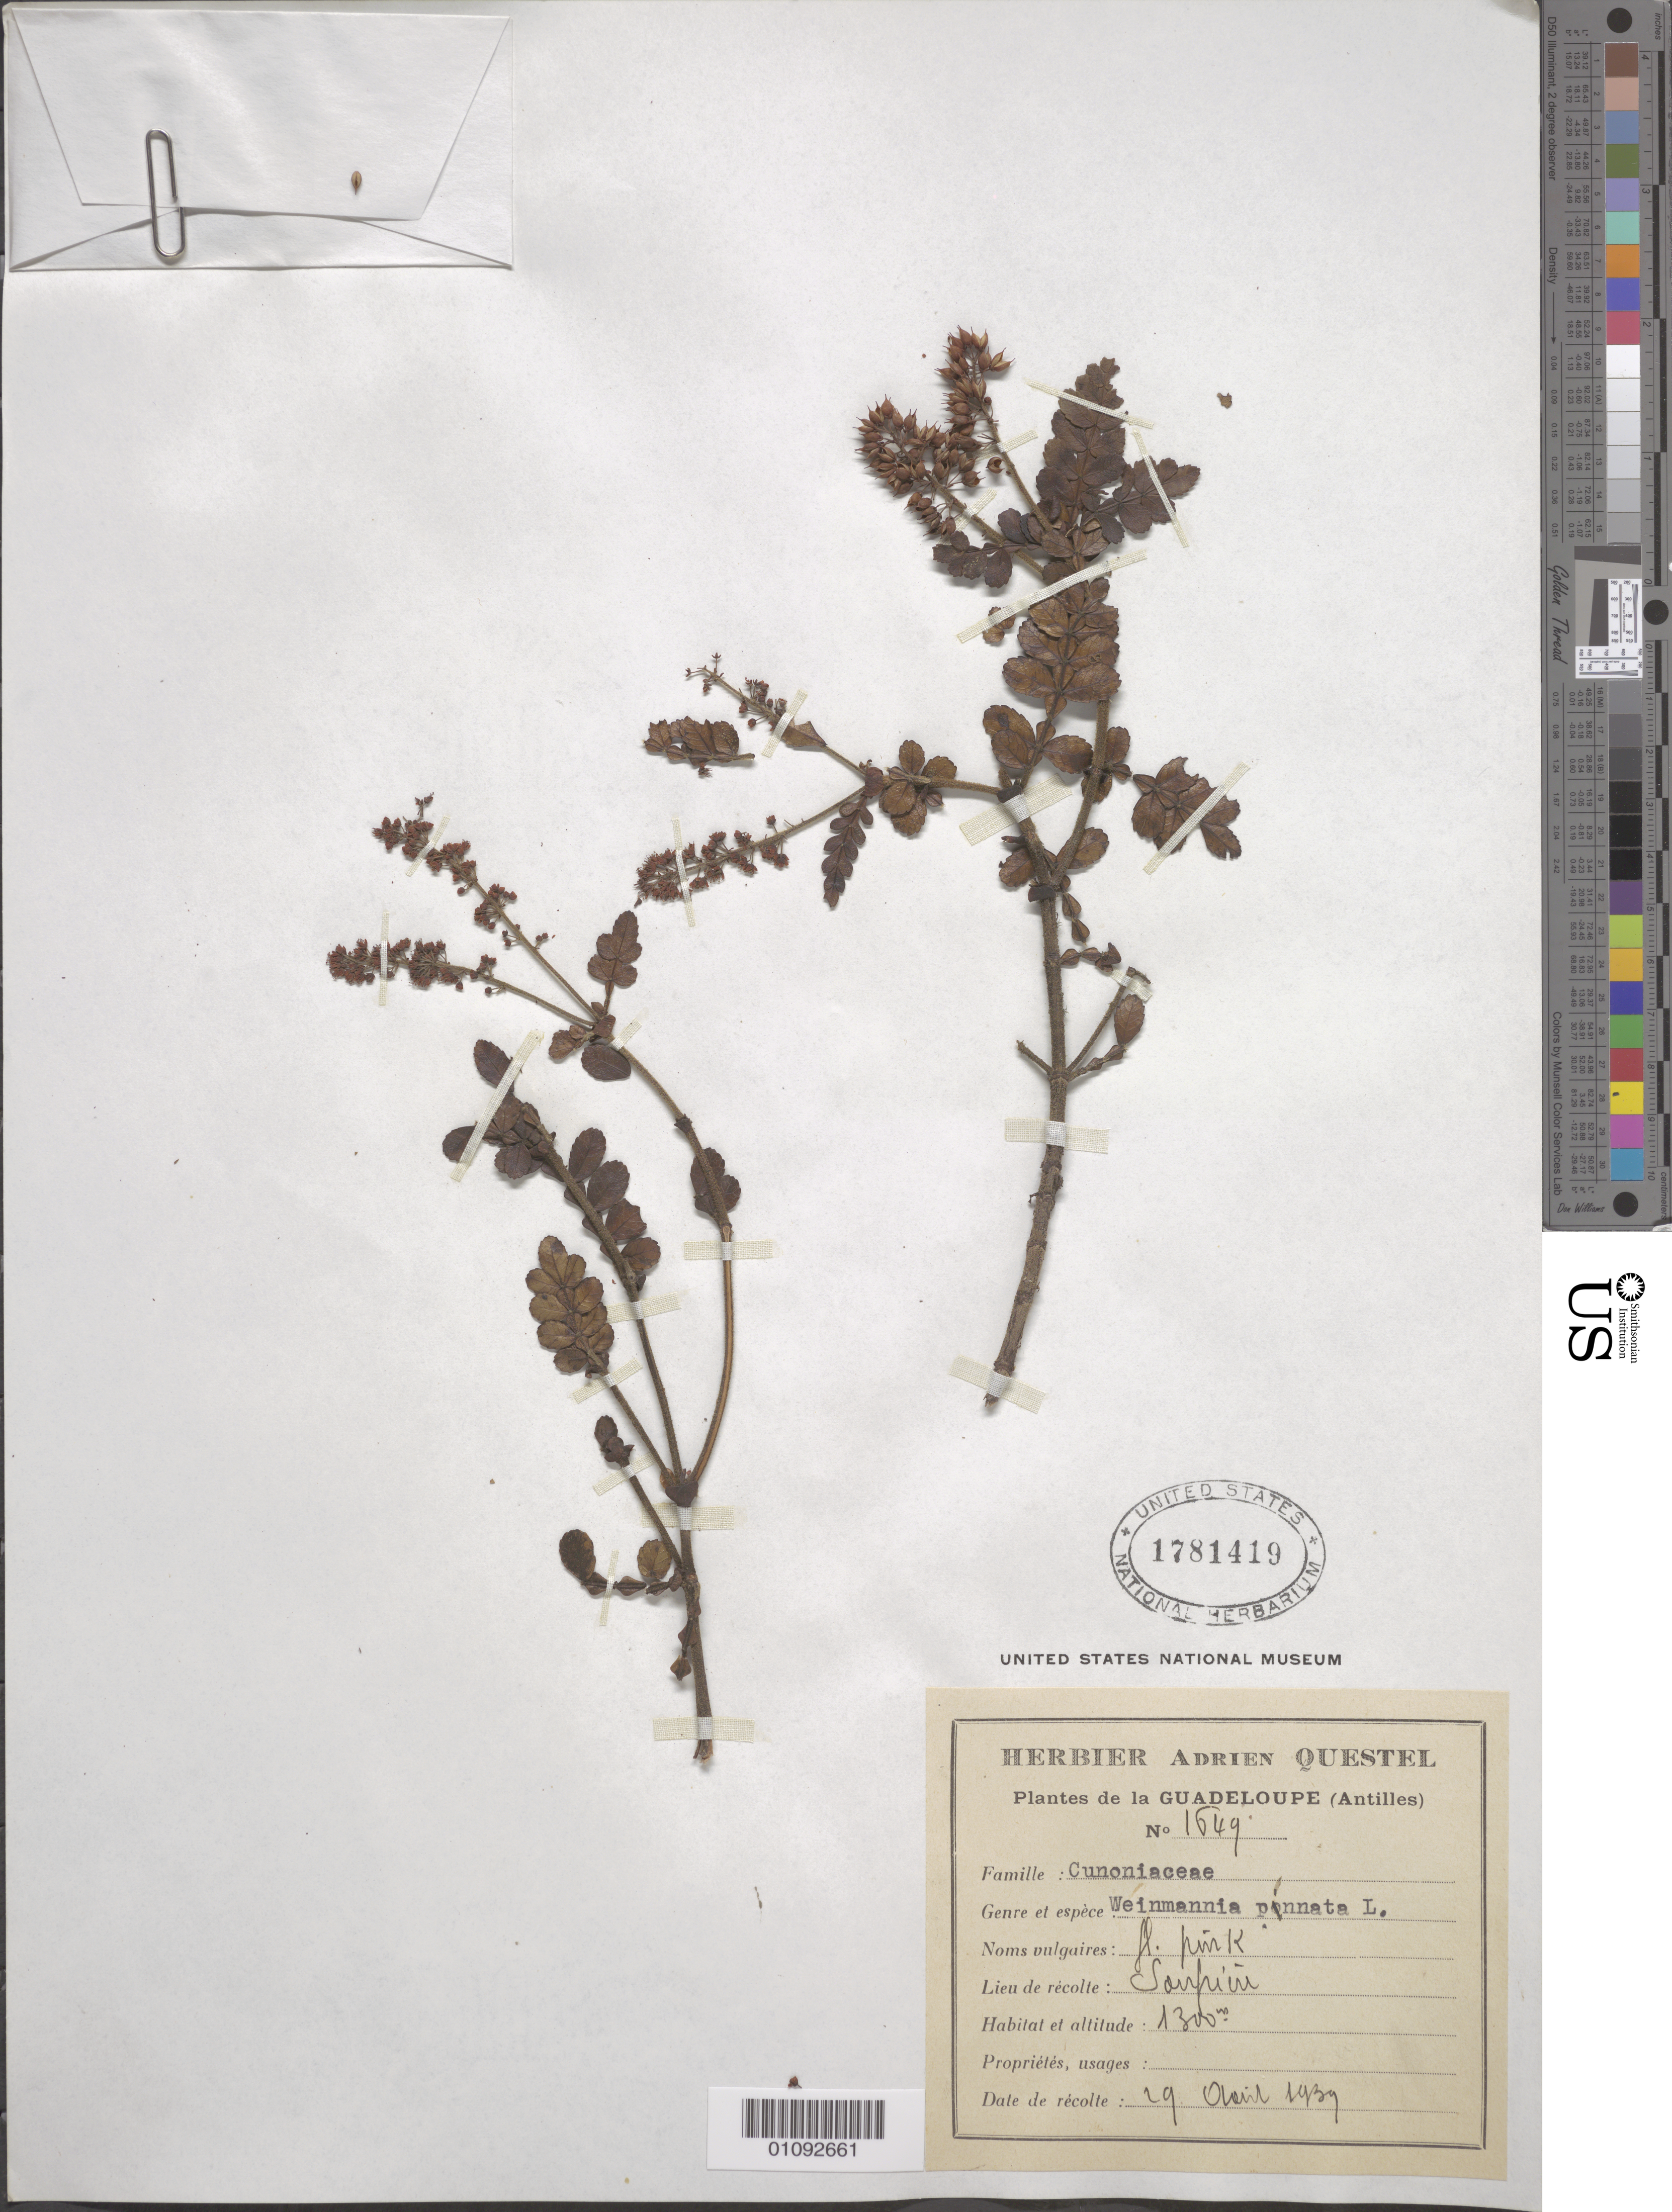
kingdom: Plantae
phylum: Tracheophyta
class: Magnoliopsida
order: Oxalidales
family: Cunoniaceae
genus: Weinmannia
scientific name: Weinmannia pinnata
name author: L.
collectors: A. Questel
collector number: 1649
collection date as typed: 19 Apr 1939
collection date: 1939-04-19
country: Guadeloupe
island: Basse Terre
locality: Saupiu(?).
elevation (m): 1300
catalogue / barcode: US 1781419